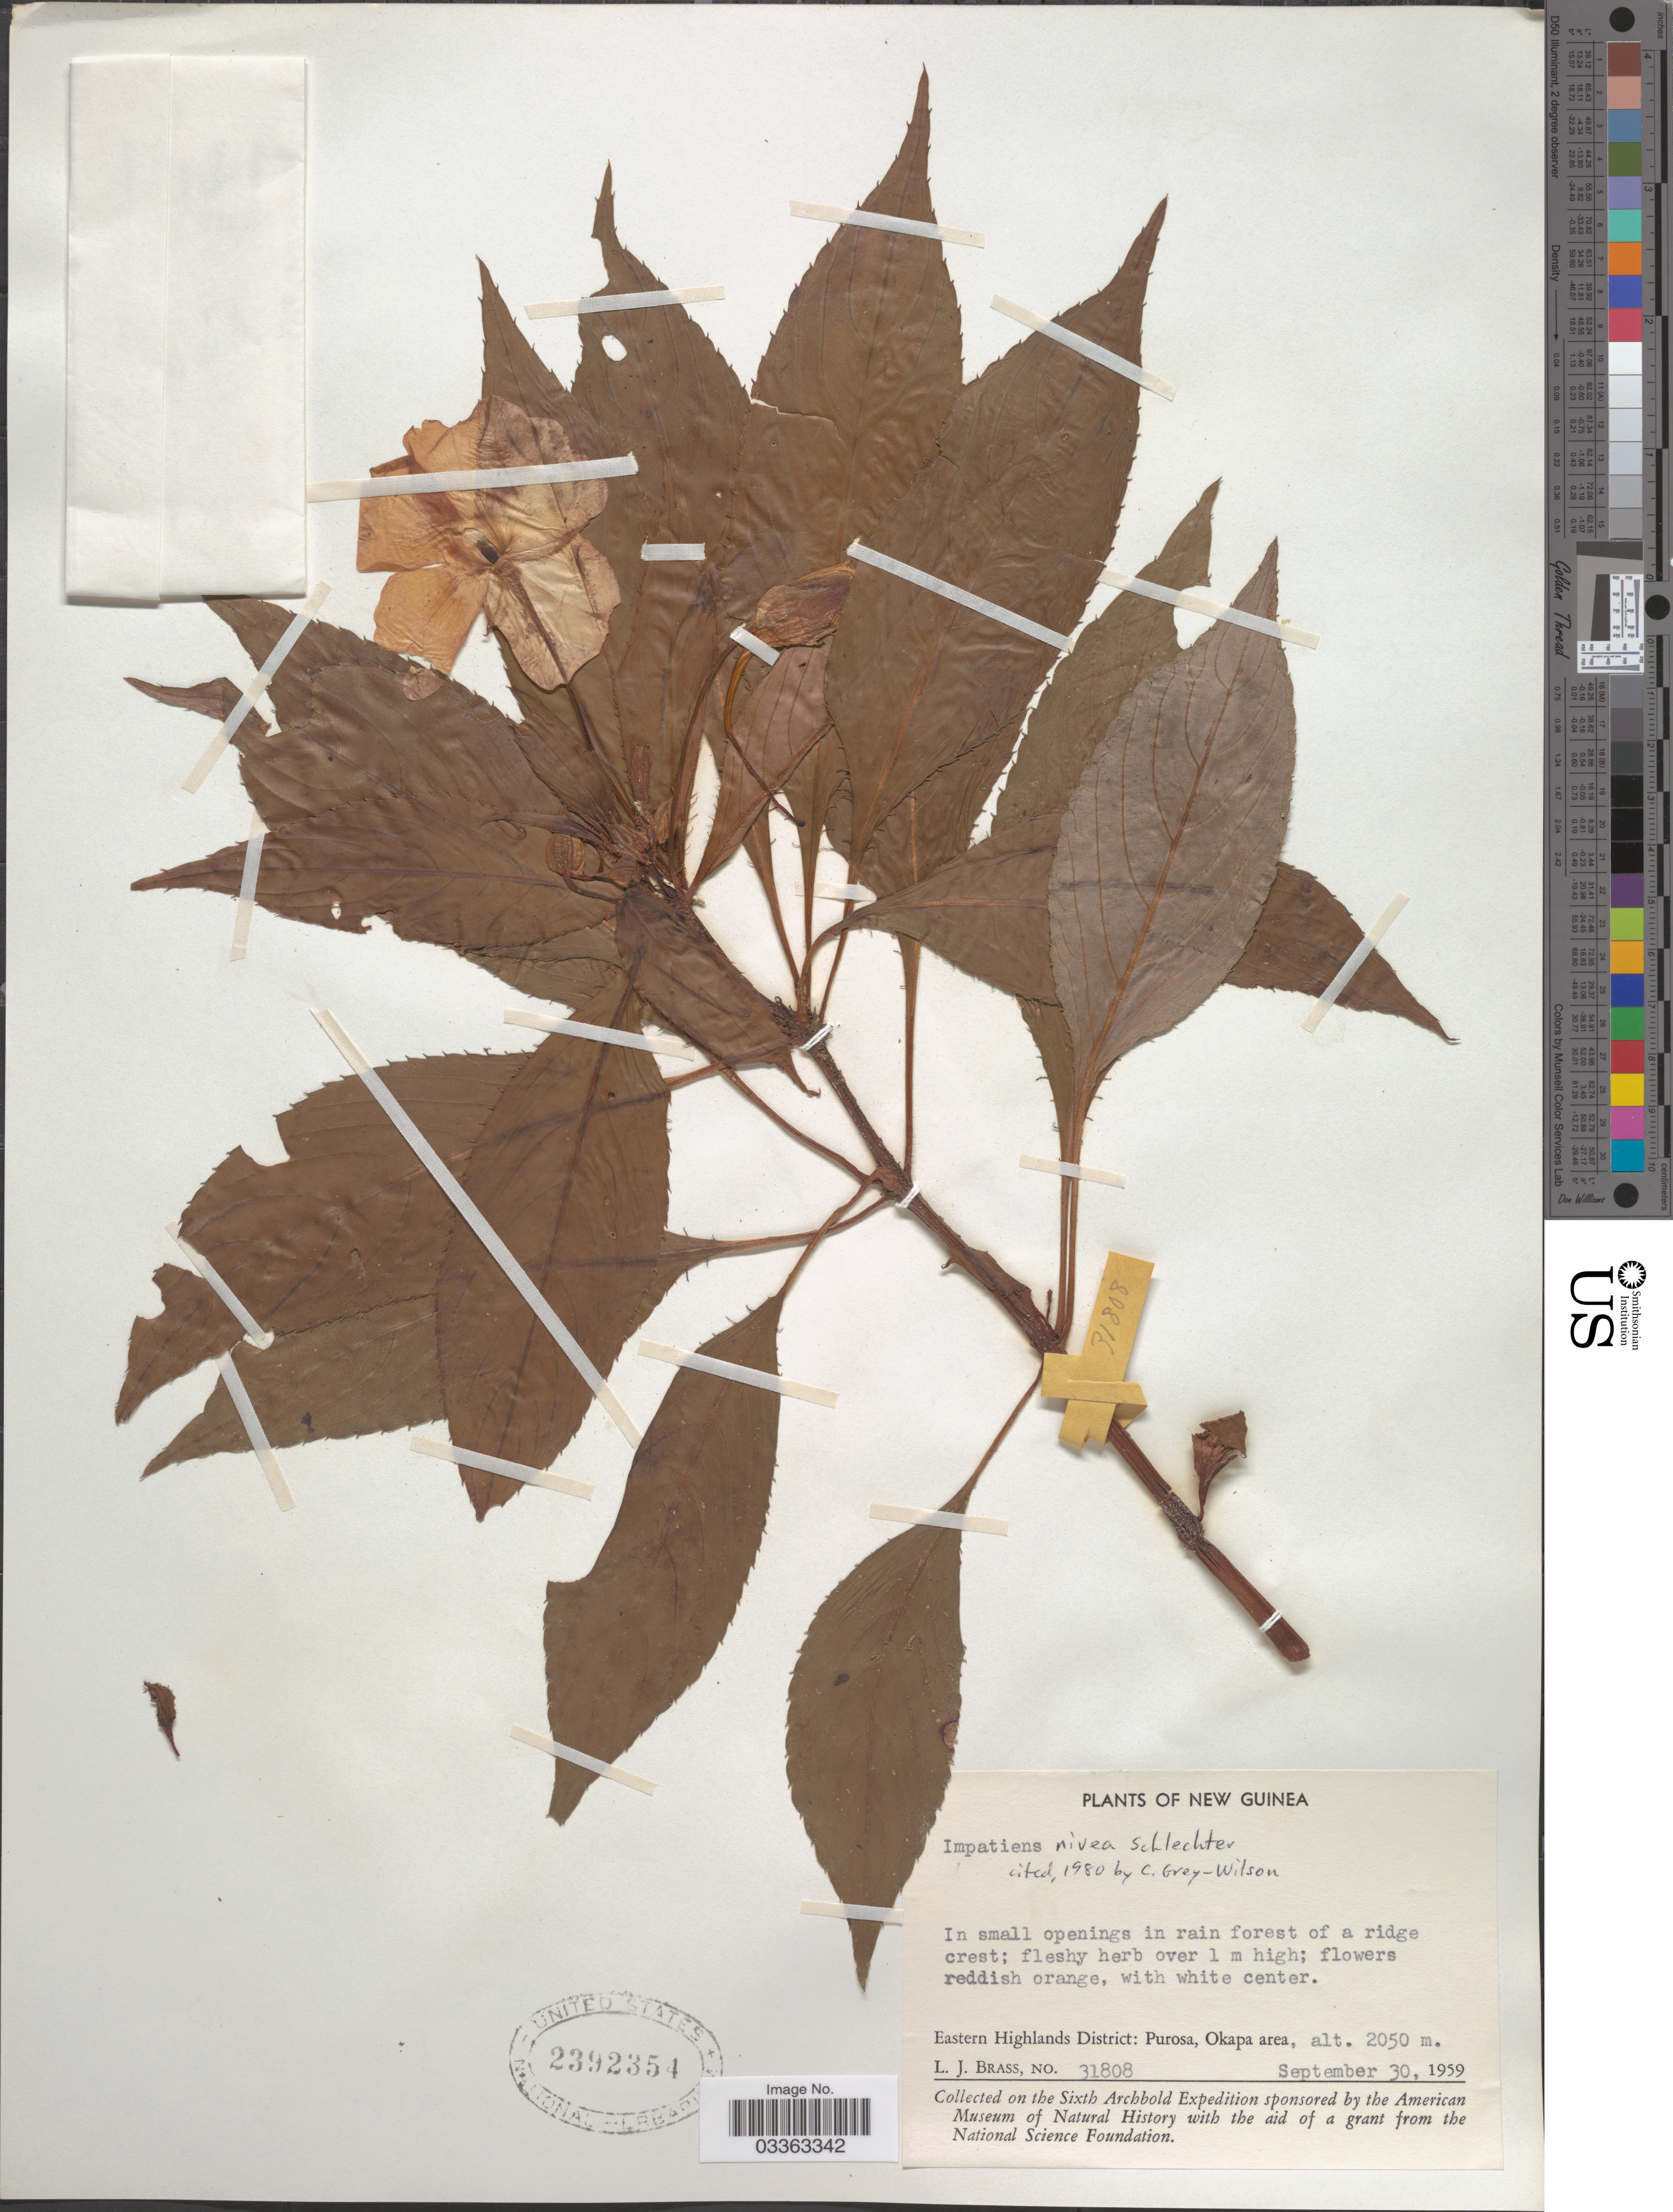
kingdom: Plantae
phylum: Tracheophyta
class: Magnoliopsida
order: Ericales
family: Balsaminaceae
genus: Impatiens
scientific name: Impatiens nivea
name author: Schltr.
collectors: L. J. Brass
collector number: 31808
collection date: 1959-09-30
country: Papua New Guinea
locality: New Guinea. Eastern Highlands District: Purosa, Okapa area.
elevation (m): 2050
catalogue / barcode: US 2392354